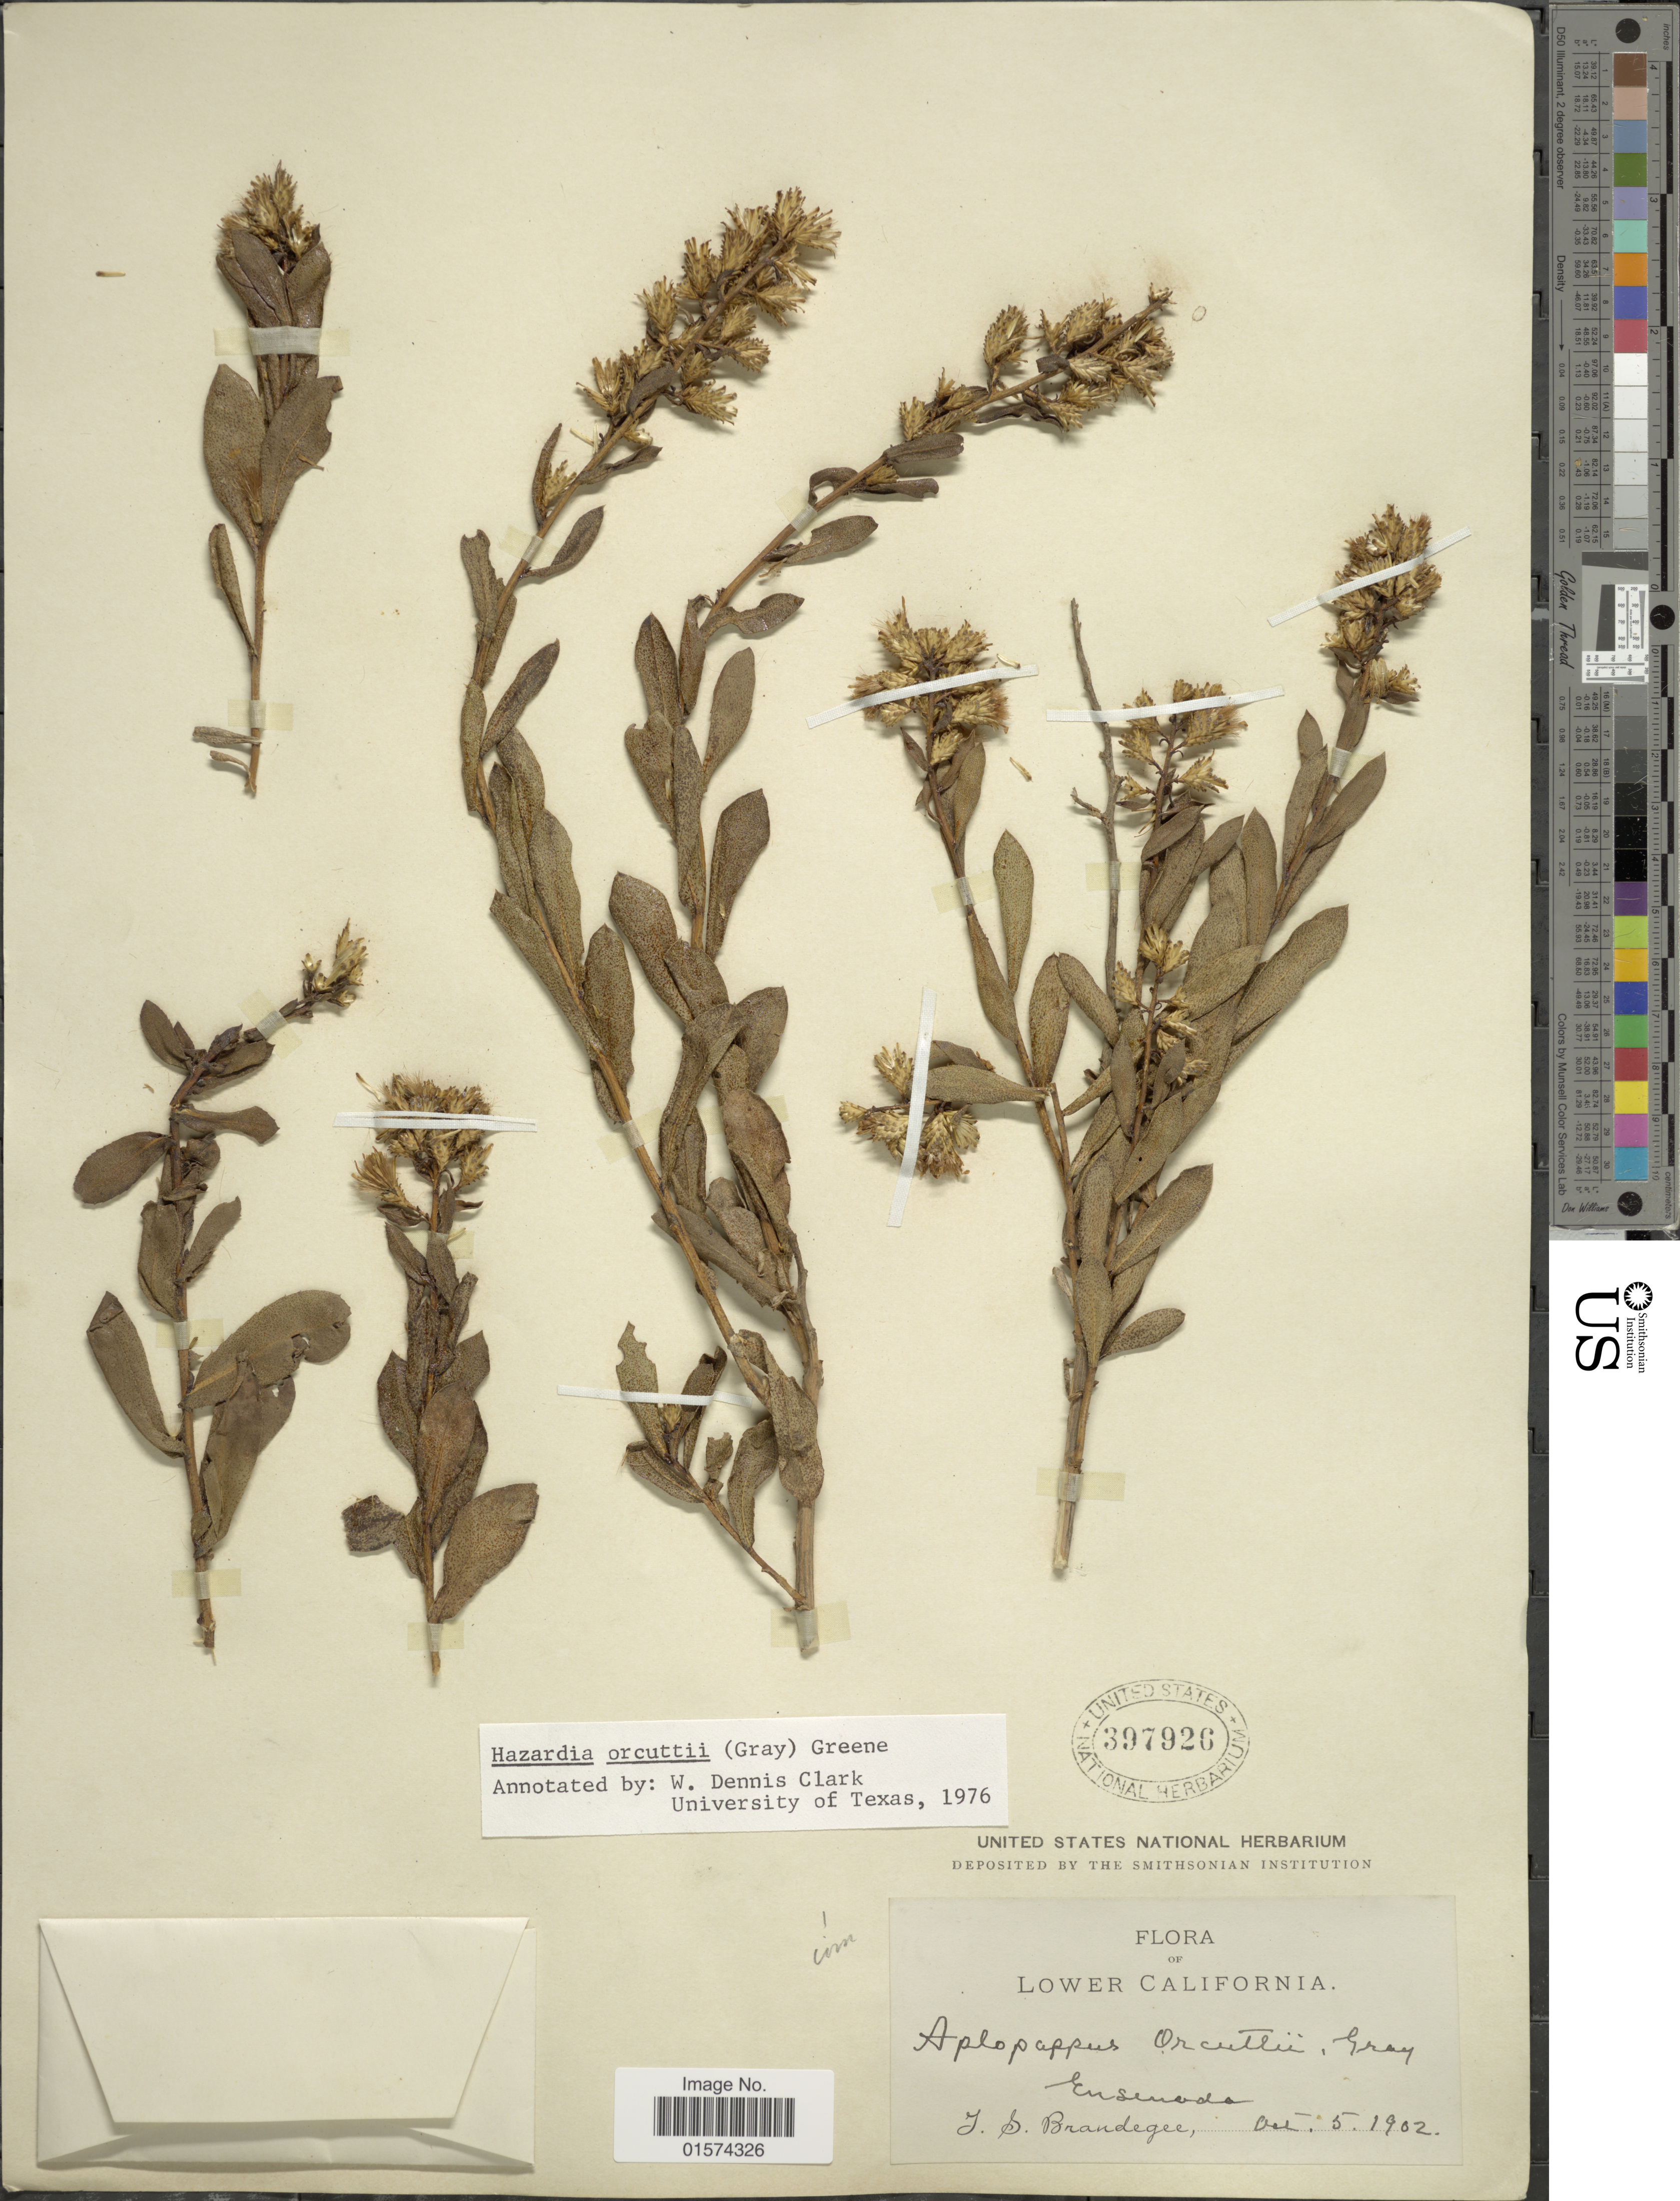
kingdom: Plantae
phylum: Tracheophyta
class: Magnoliopsida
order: Asterales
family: Asteraceae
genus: Hazardia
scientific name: Hazardia orcuttii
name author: (A. Gray) Greene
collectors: T. S. Brandegee (herbarium)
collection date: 1902-10-05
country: Mexico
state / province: Baja California Sur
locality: Lower California, Ensenada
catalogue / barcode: US 397926